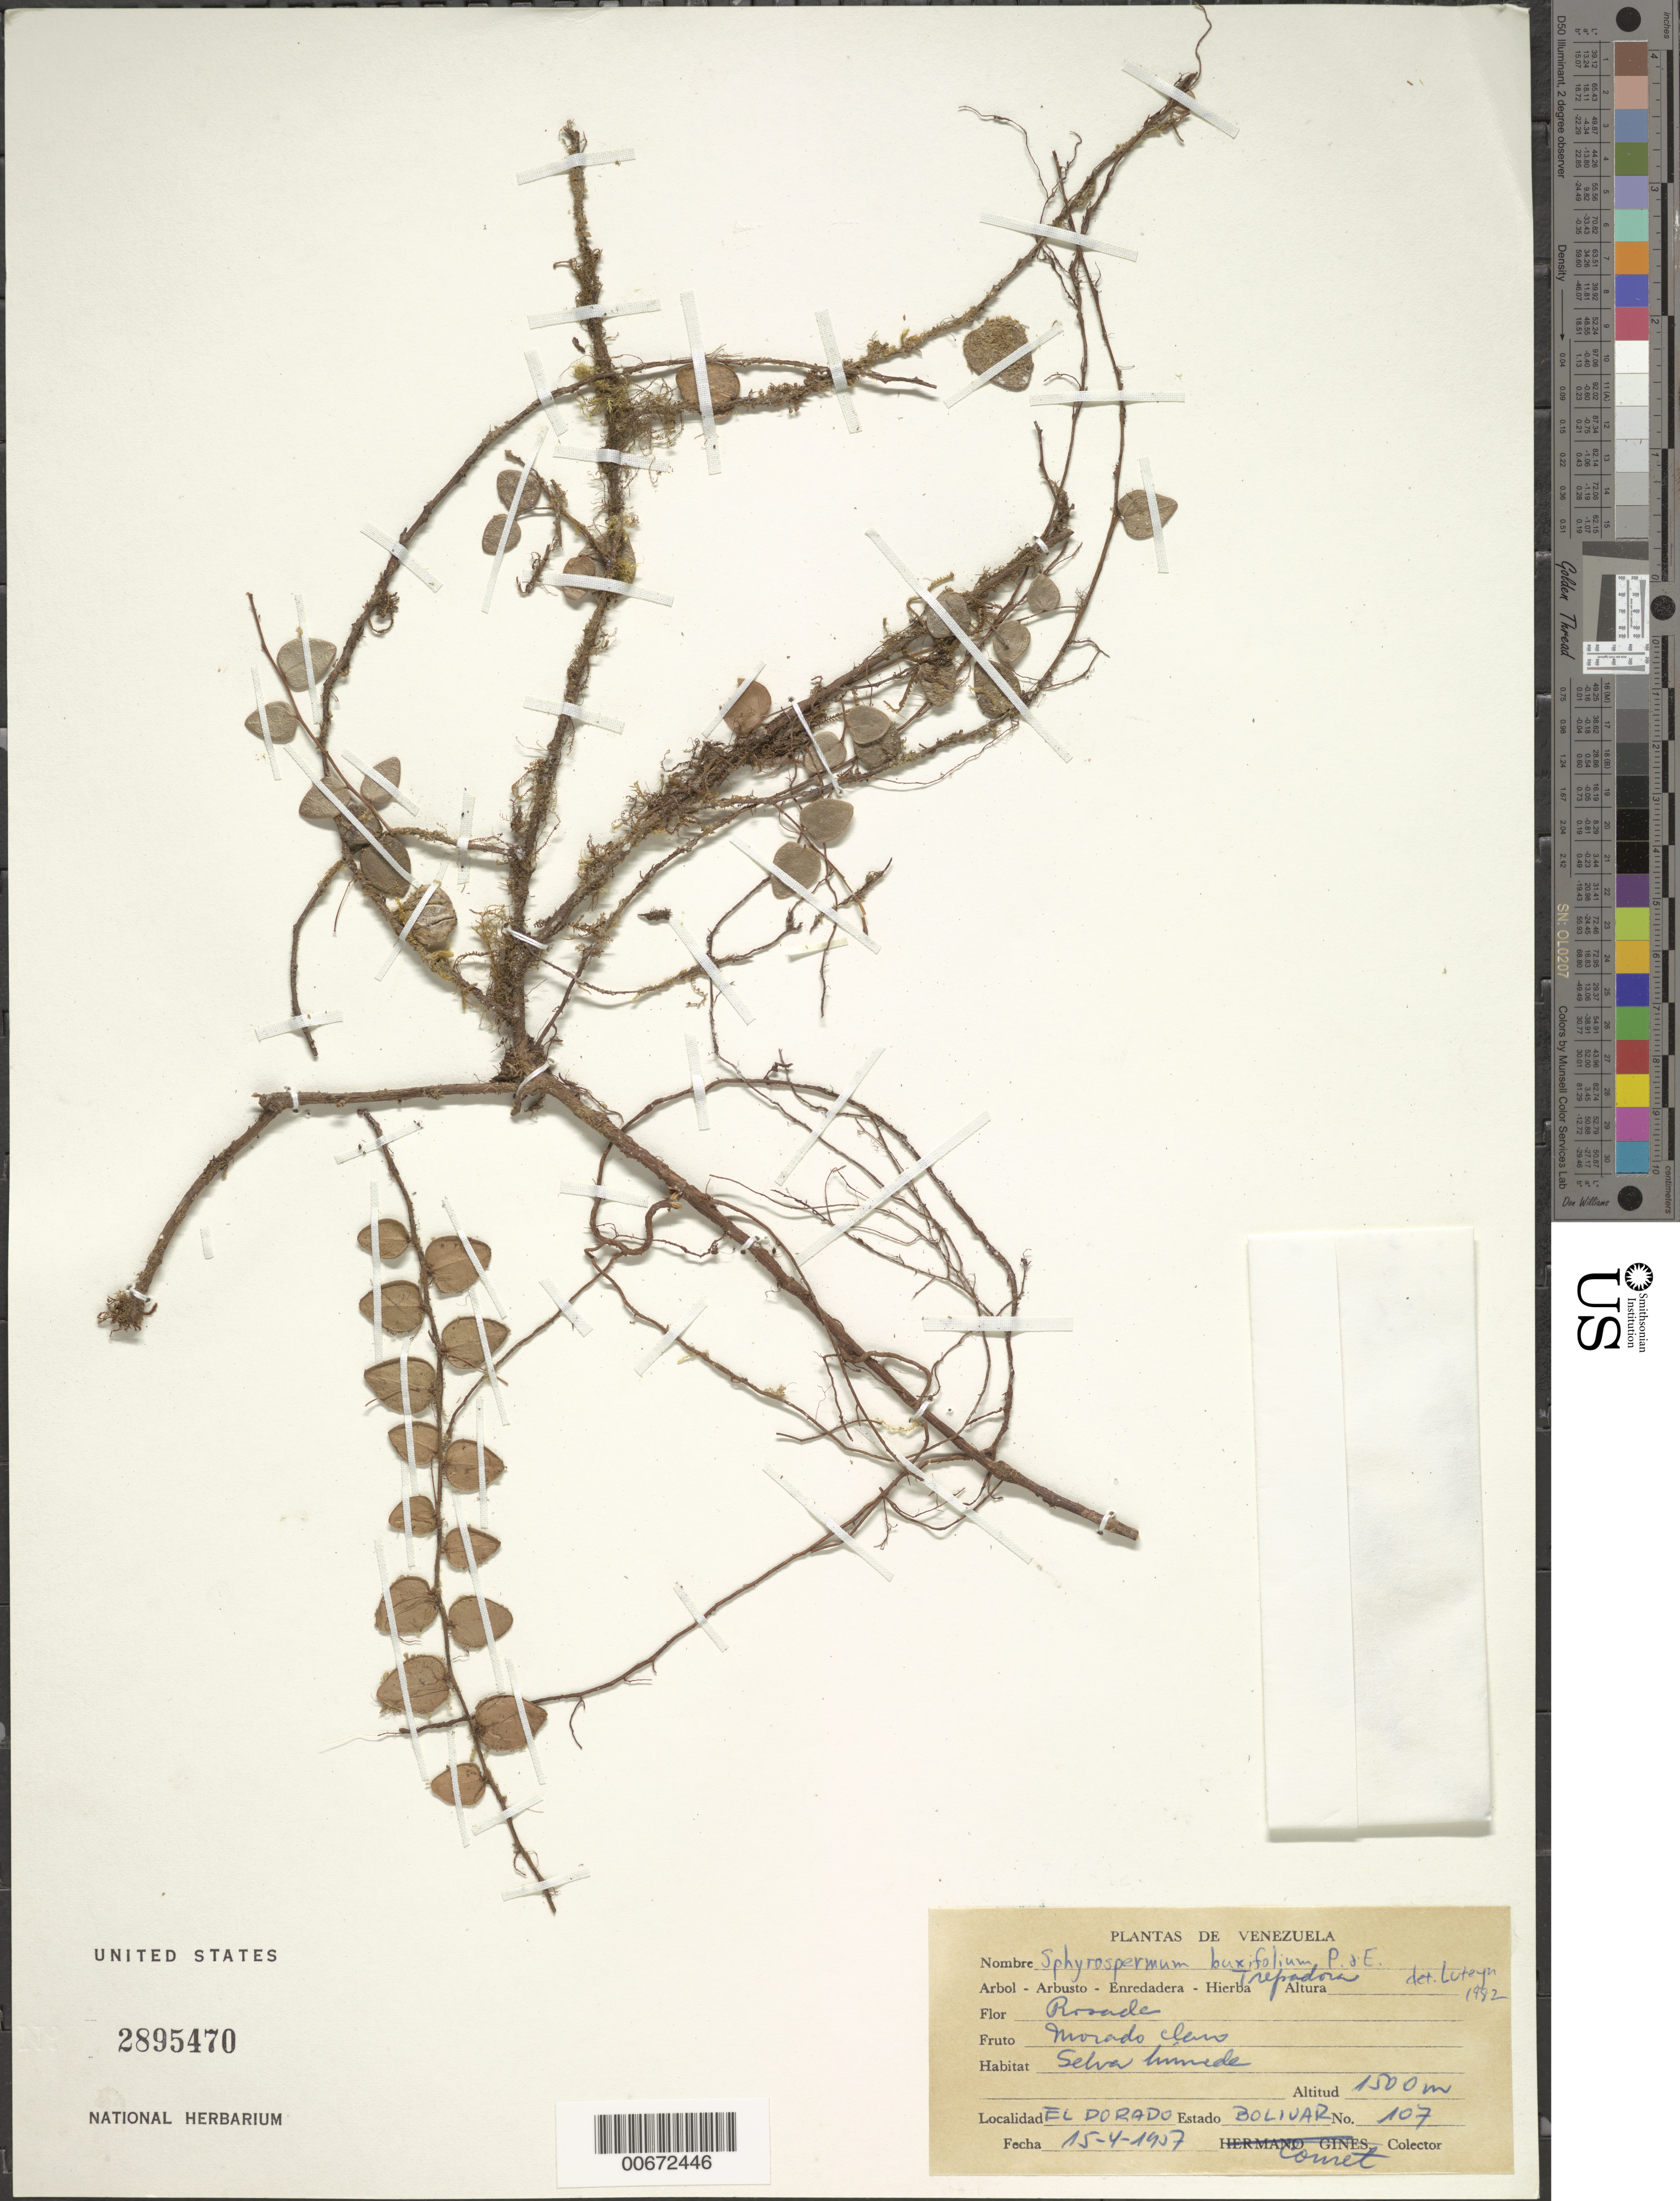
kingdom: Plantae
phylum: Tracheophyta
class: Magnoliopsida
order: Ericales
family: Ericaceae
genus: Sphyrospermum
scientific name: Sphyrospermum buxifolium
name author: Poepp. & Endl.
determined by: Luteyn, J. L.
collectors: -. Couret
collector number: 107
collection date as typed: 15-Apr-57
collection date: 1957-04-15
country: Venezuela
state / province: Bolívar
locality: El Dorado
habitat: Humid forest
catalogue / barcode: US 2895470